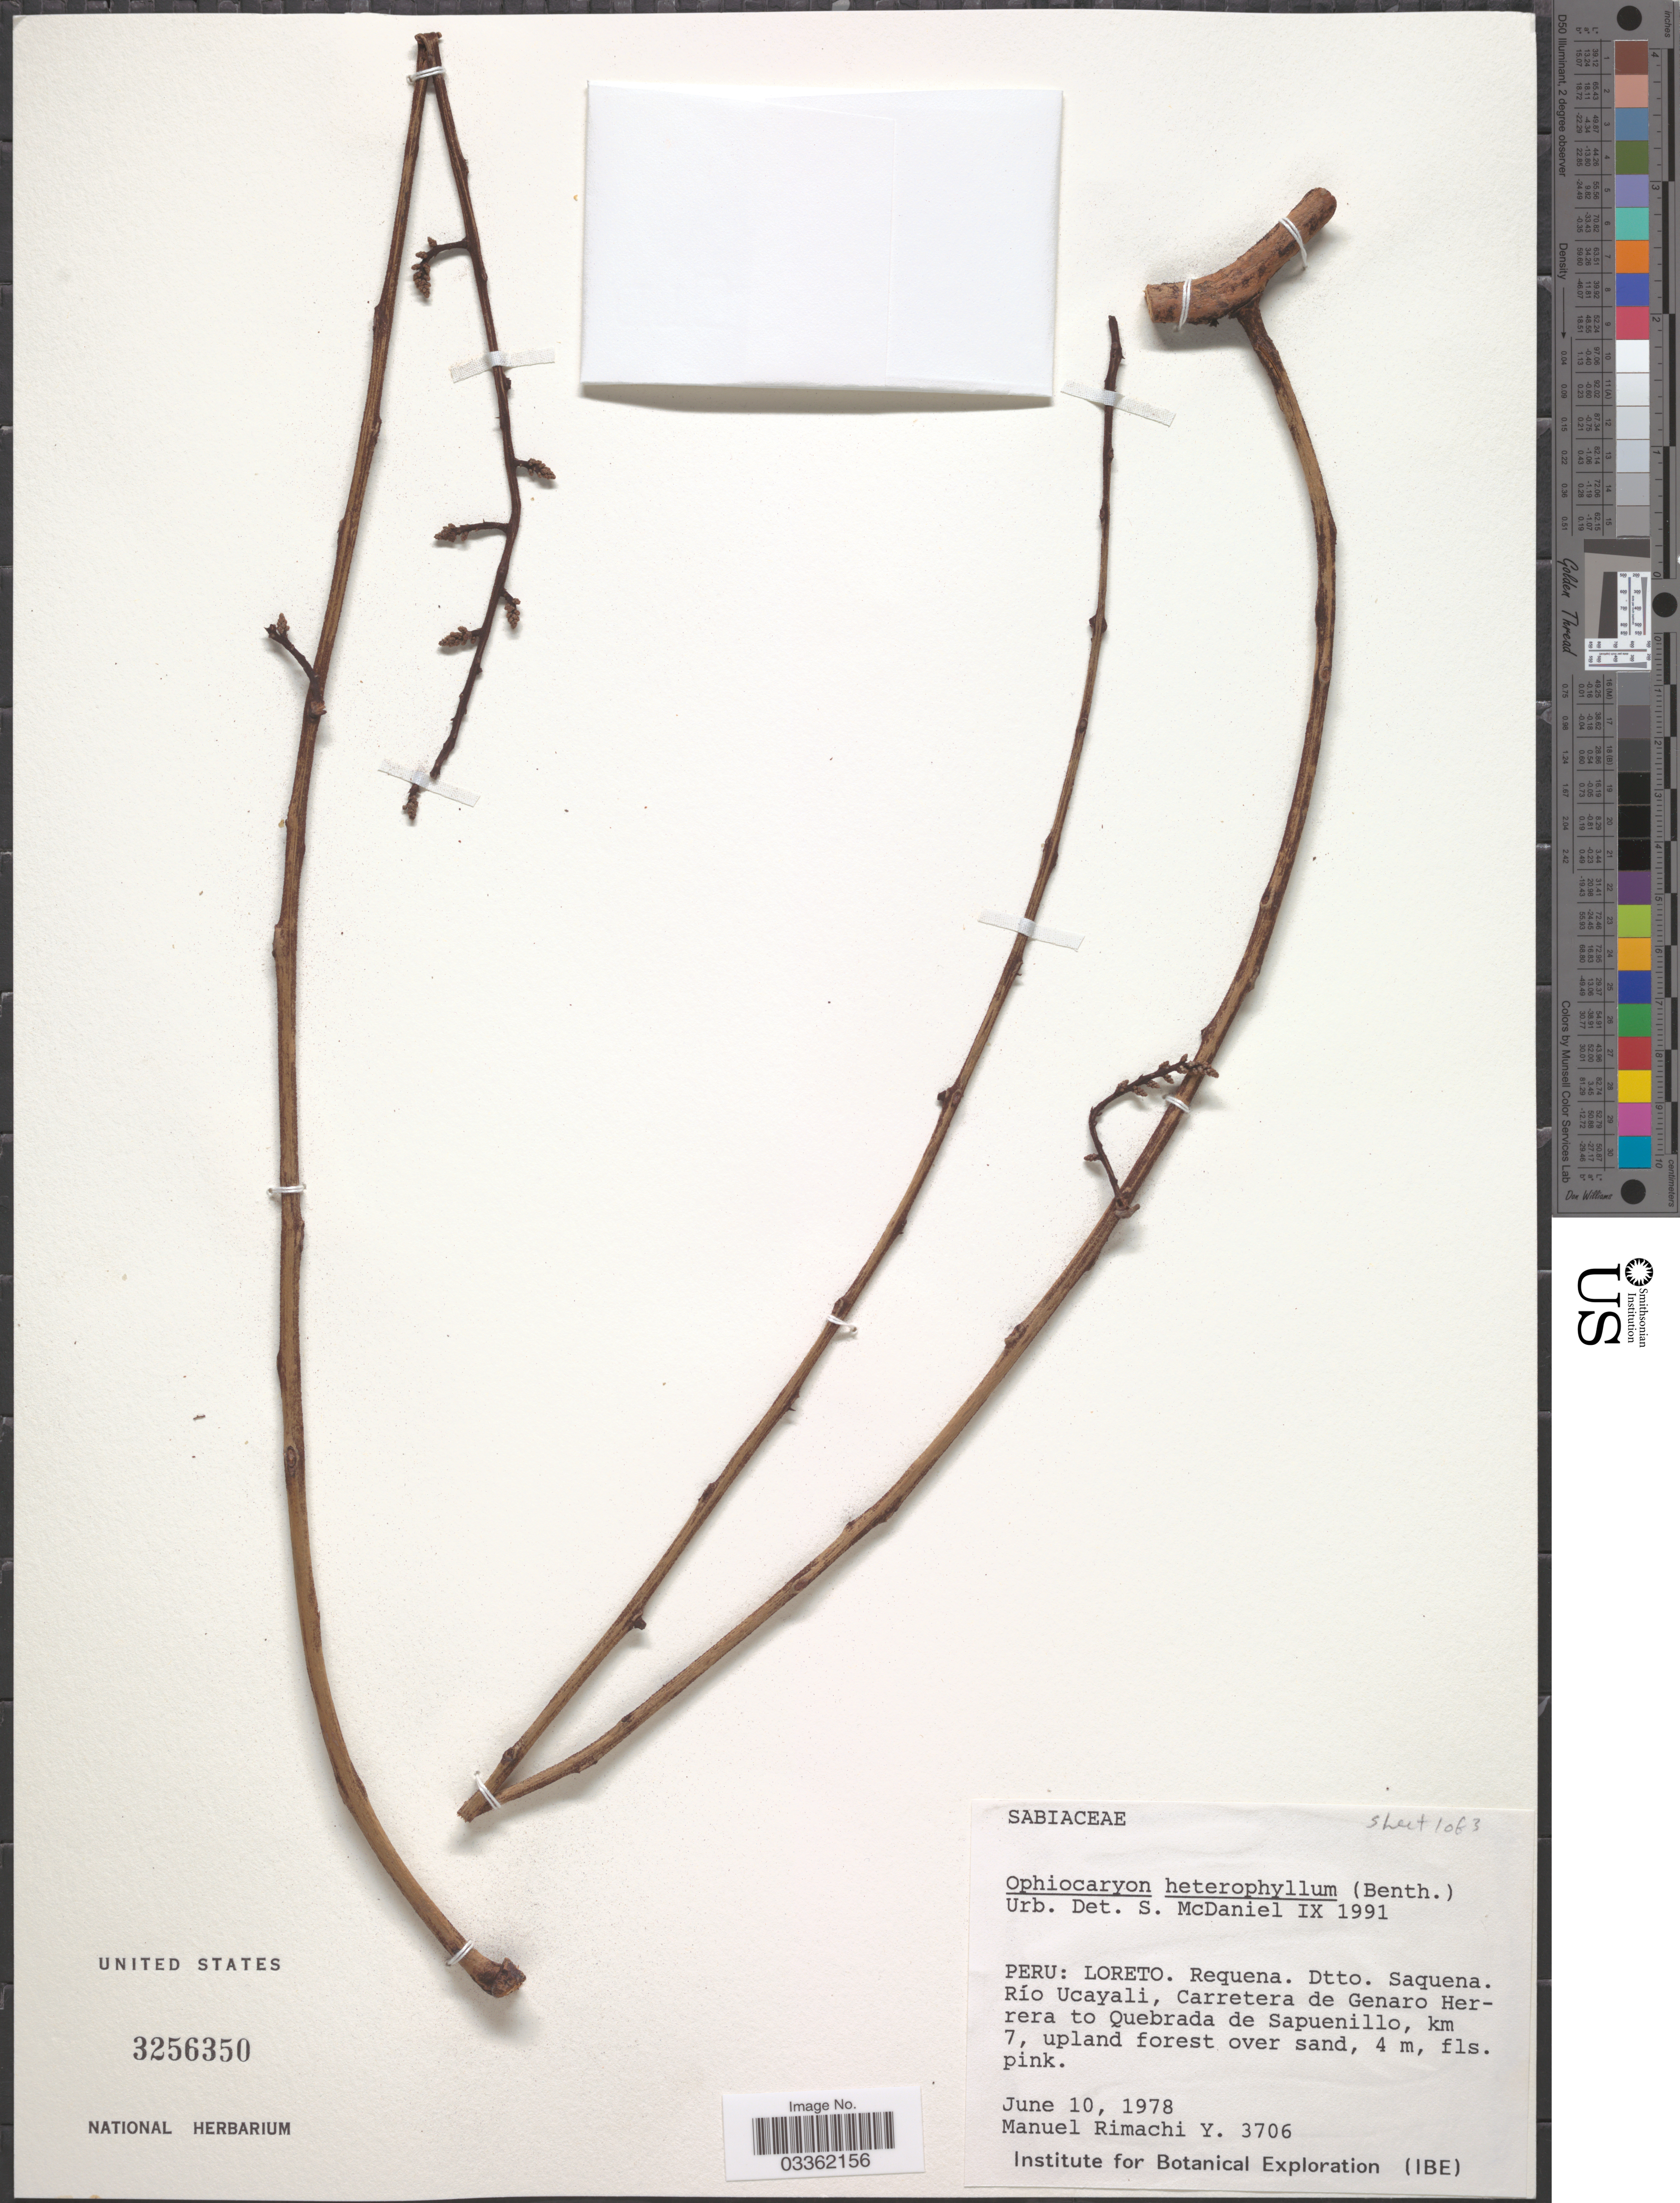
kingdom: Plantae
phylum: Tracheophyta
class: Magnoliopsida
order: Proteales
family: Sabiaceae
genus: Ophiocaryon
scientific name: Ophiocaryon heterophyllum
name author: (Benth.) Urb.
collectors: M. Rimachi Y.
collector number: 3706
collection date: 1978-06-10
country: Peru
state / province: Loreto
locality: Requena. Dtto. Saquena. Río Ucayali, Carretera de Genaro Herrera to Quebrada de Sapuenillo, km 7.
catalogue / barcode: US 3256350